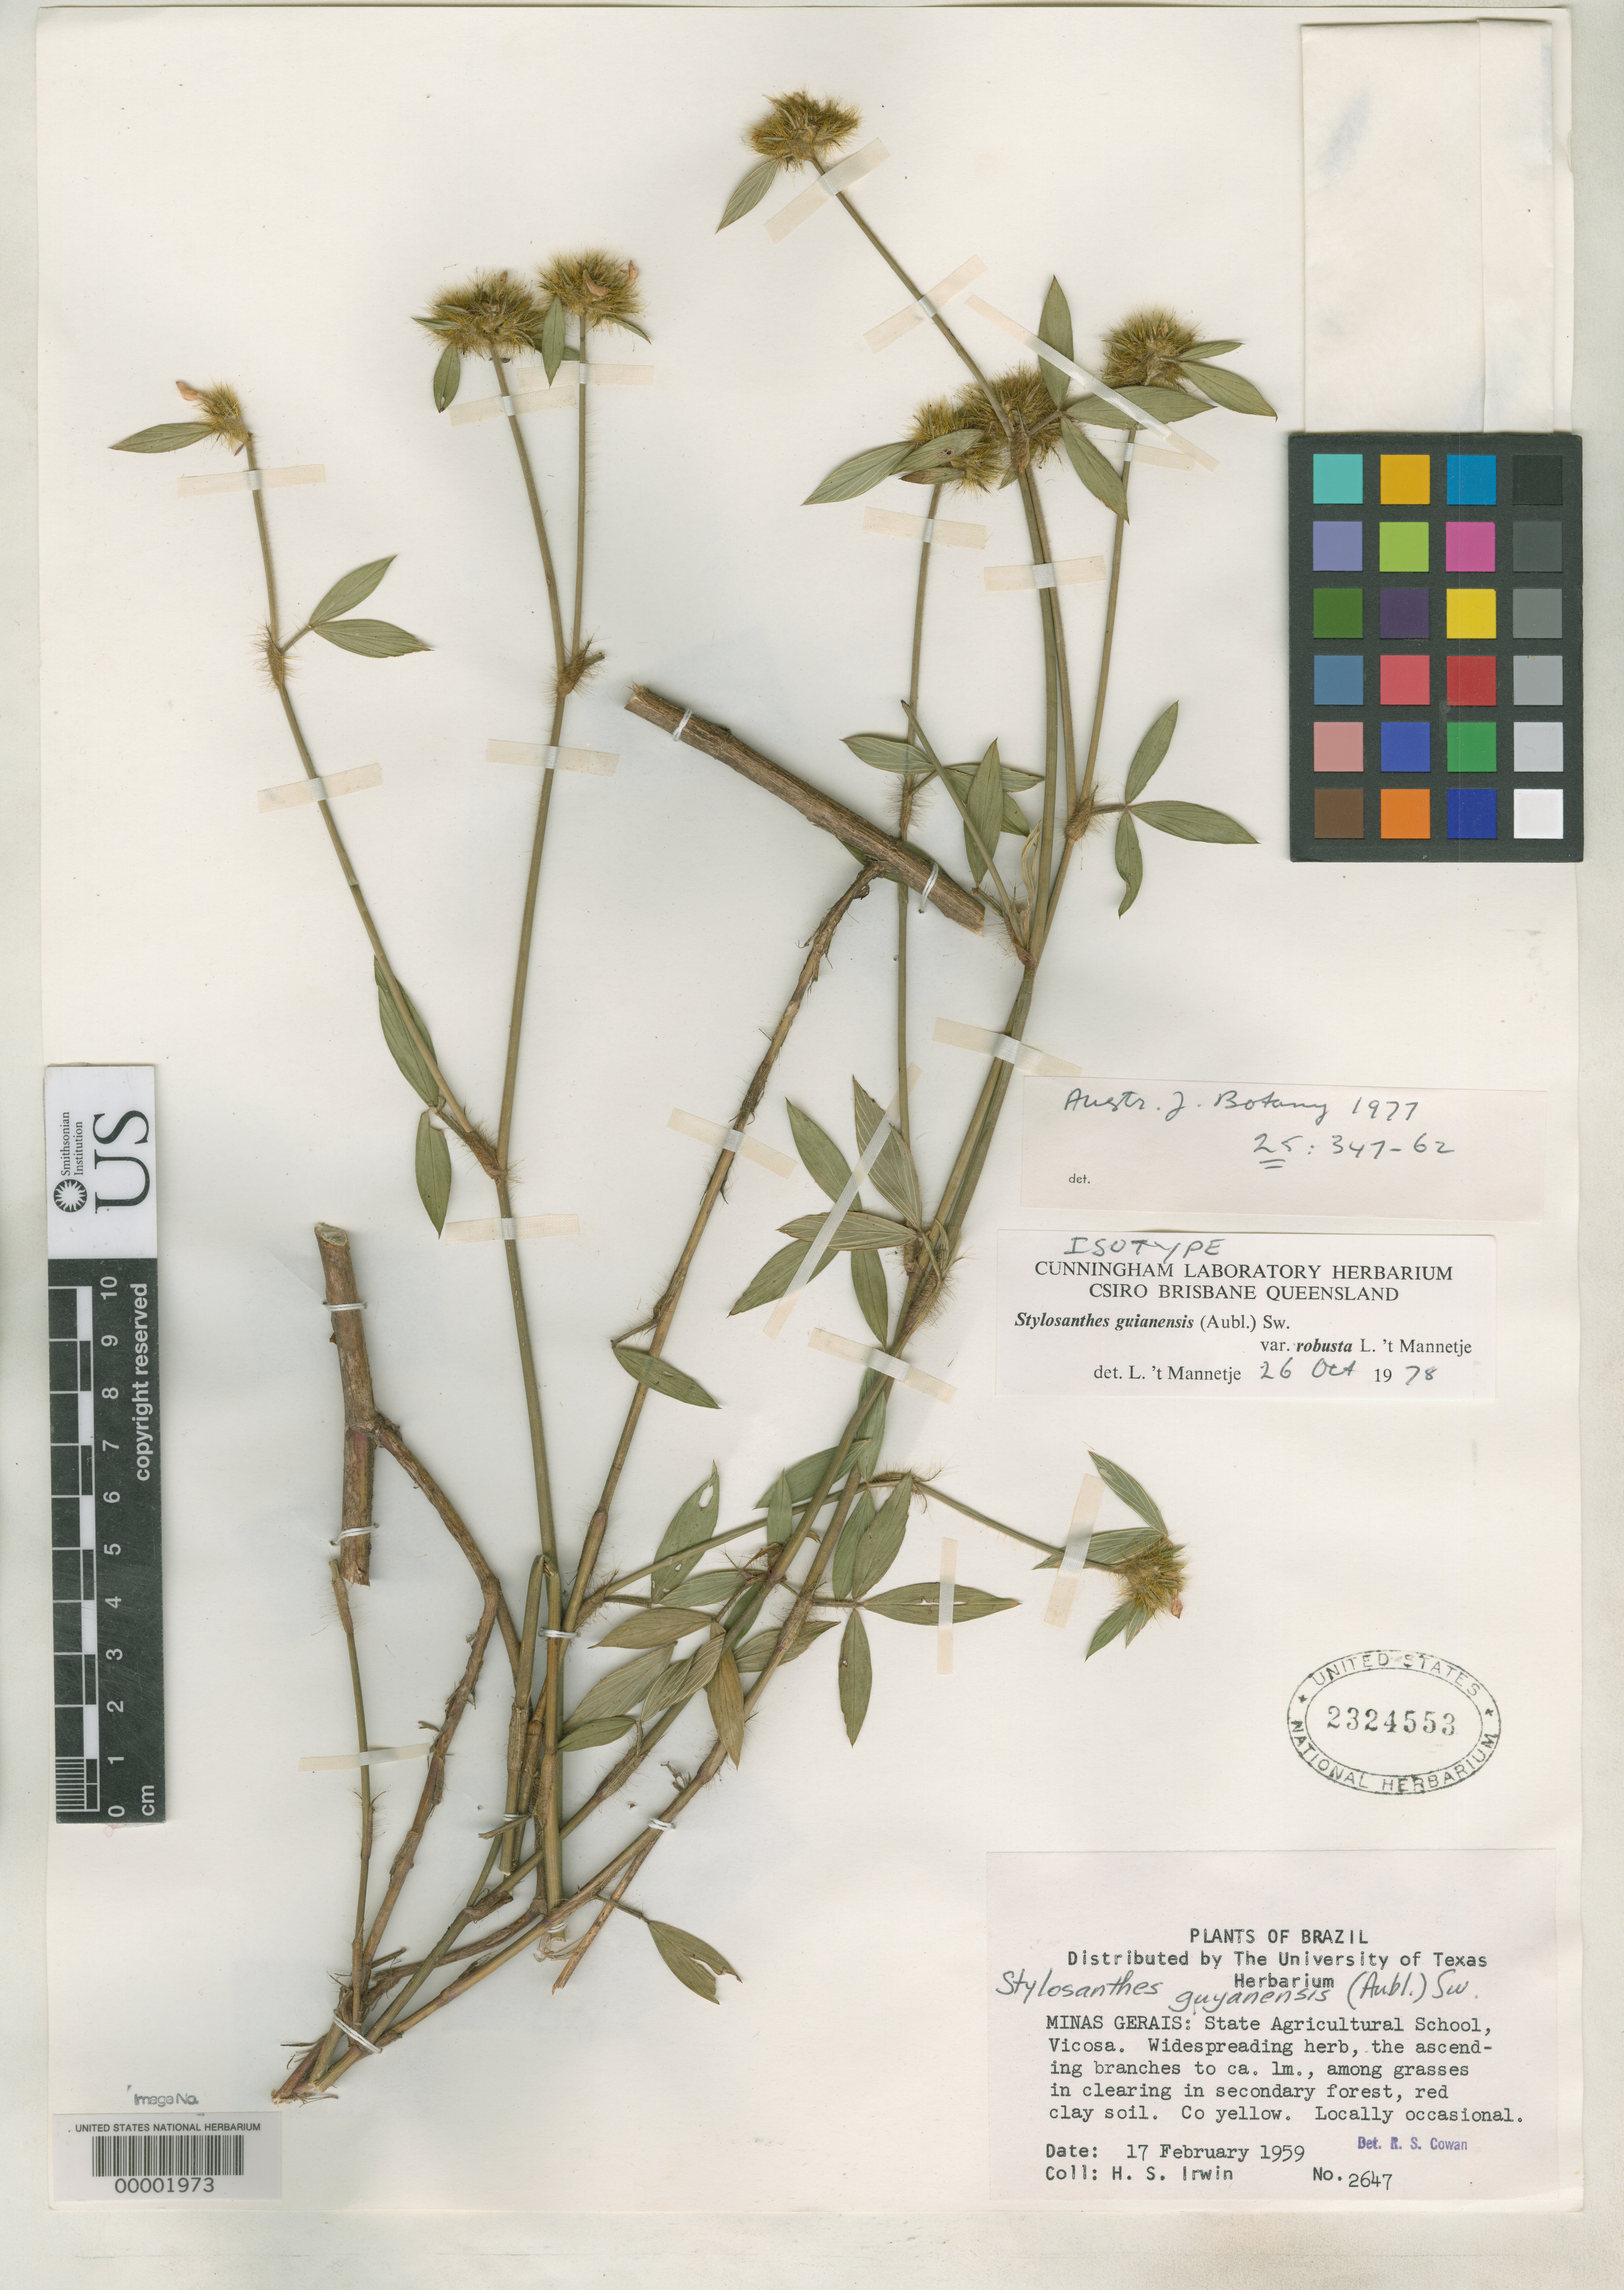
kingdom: Plantae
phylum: Tracheophyta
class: Magnoliopsida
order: Fabales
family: Fabaceae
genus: Stylosanthes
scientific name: Stylosanthes guianensis var. robusta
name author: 't Mannetje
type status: Isotype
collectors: H. Irwin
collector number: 2647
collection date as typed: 17 Feb 1959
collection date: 1959-02-17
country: Brazil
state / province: Minas Gerais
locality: Viscosa, State Agricultural School.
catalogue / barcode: US 2324553